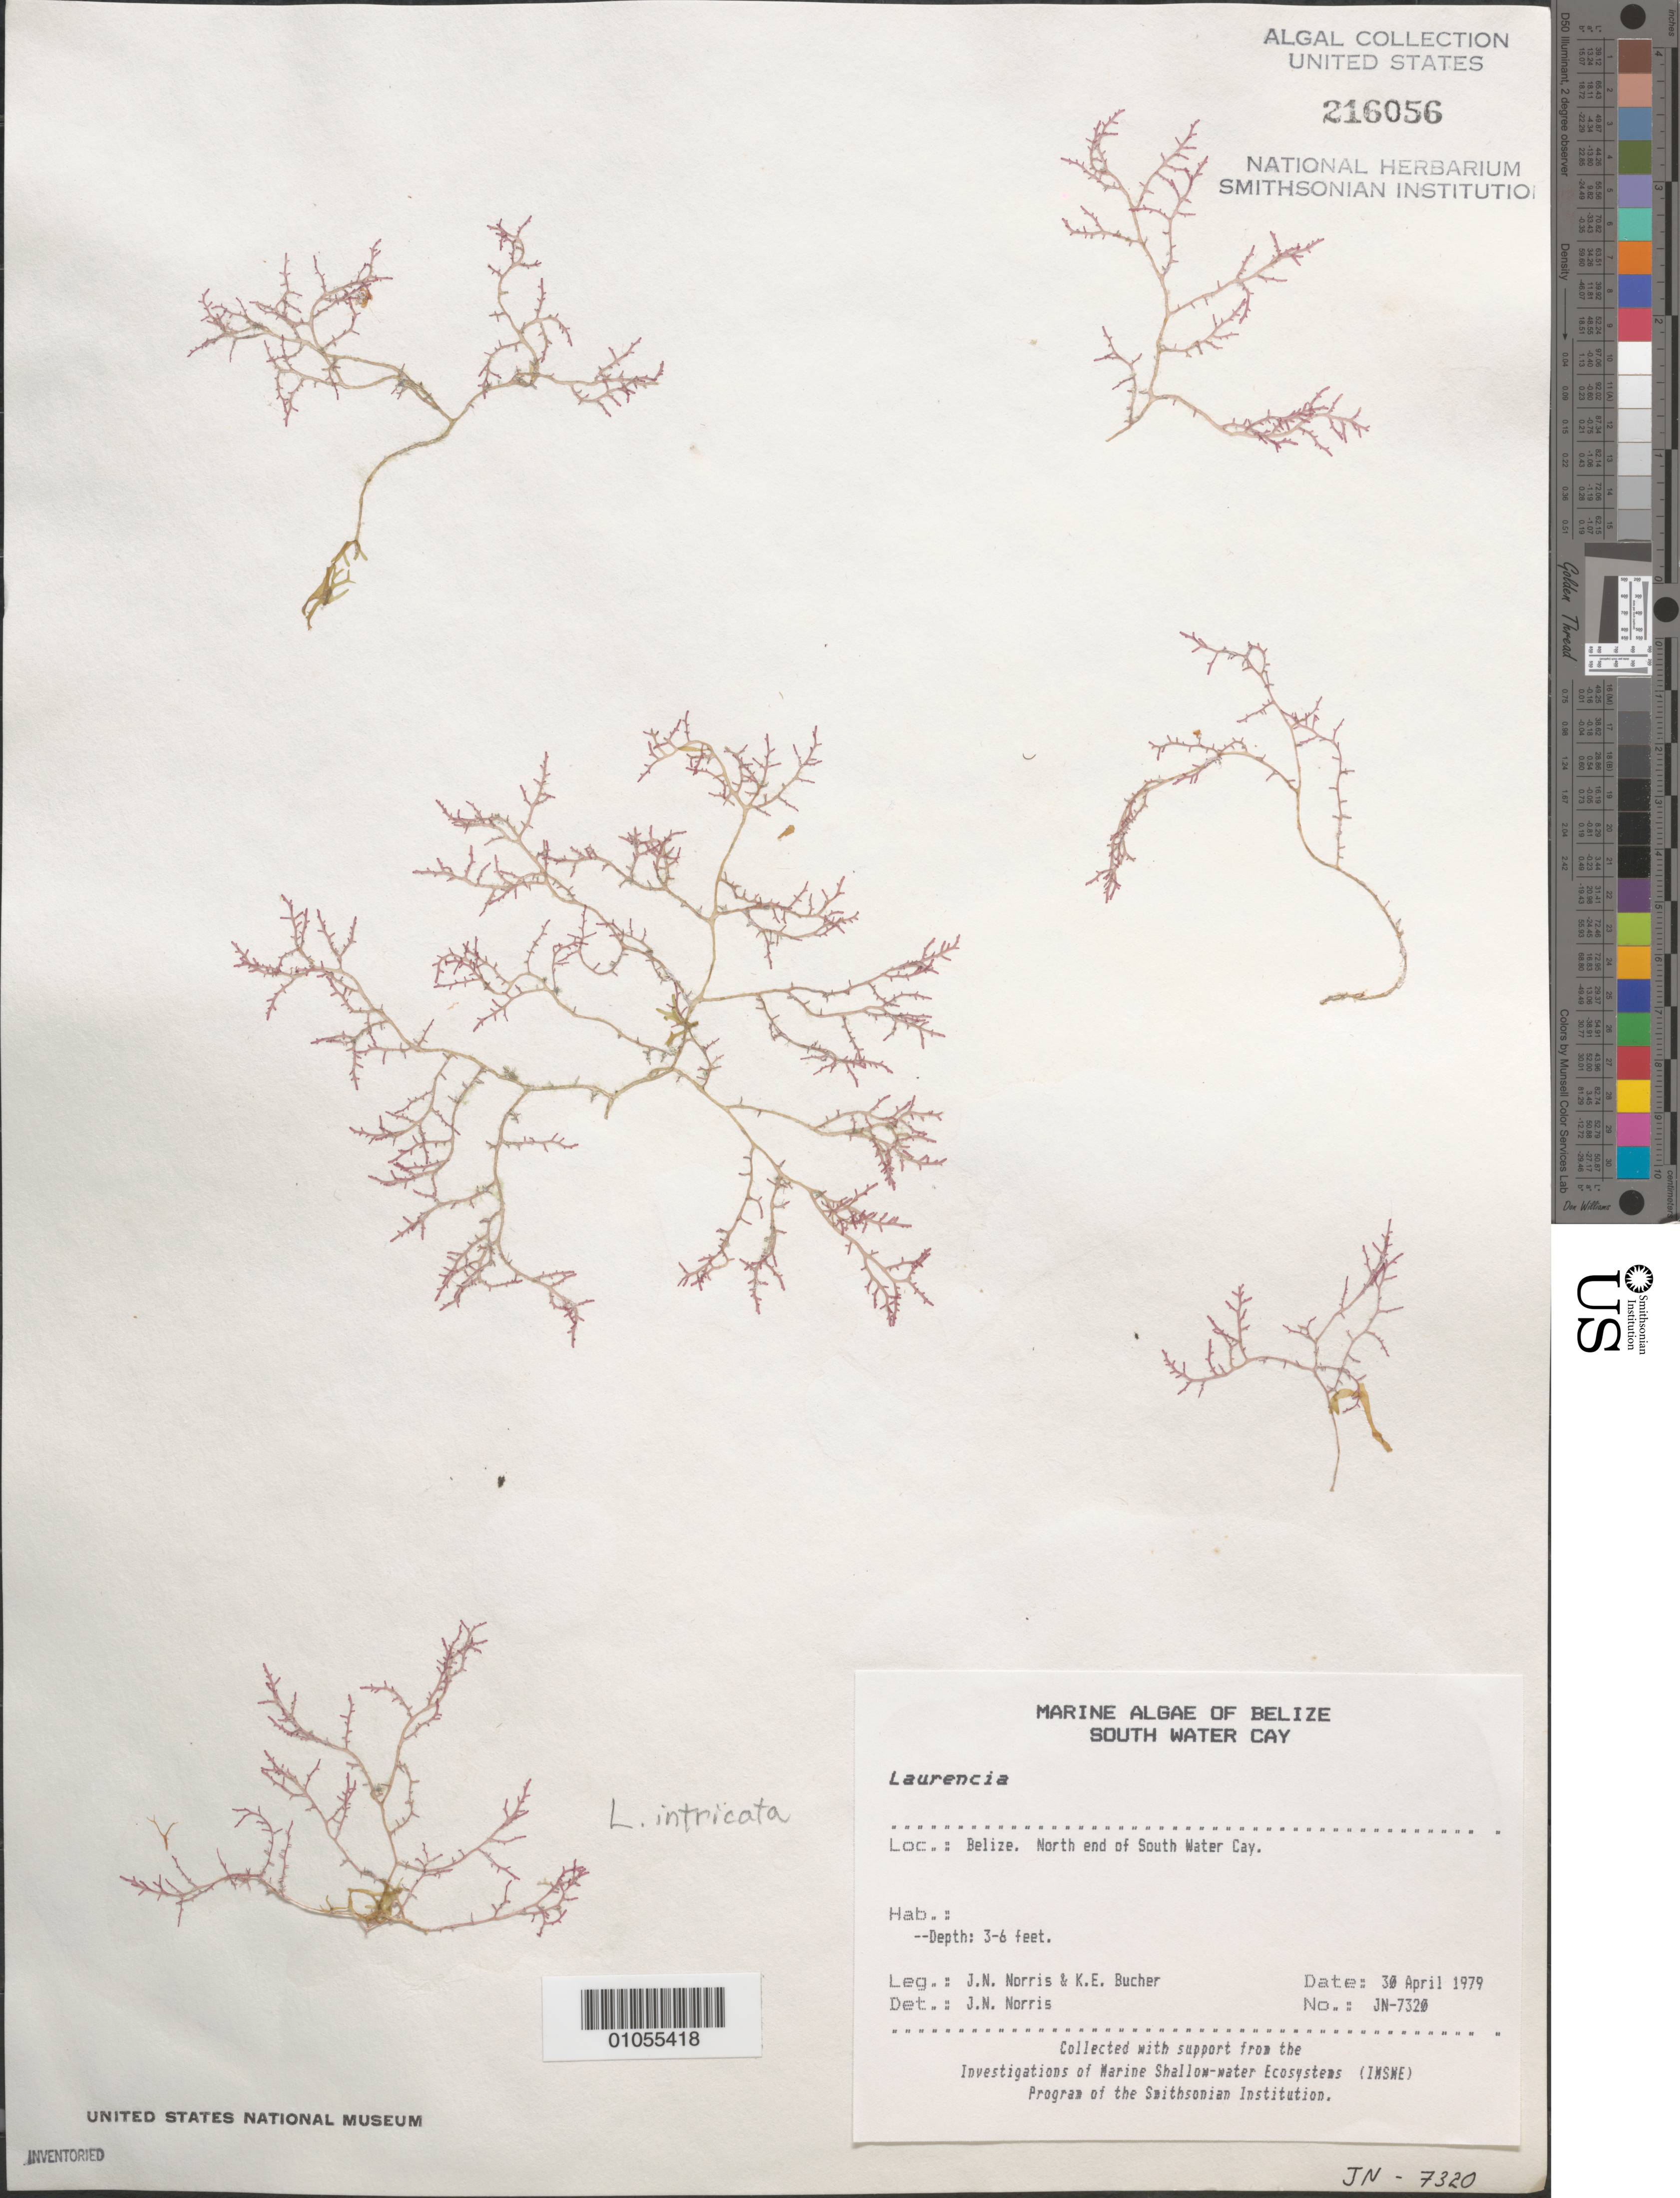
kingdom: Plantae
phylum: Rhodophyta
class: Florideophyceae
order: Ceramiales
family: Rhodomelaceae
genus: Laurencia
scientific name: Laurencia intricata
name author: J.V.Lamouroux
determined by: Norris, James N.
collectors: J. N. Norris & K. E. Bucher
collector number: JN-7320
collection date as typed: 30 Apr 1979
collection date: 1979-04-30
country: Belize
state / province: Stann Creek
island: South Water Cay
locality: North end of the cay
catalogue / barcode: US 216056